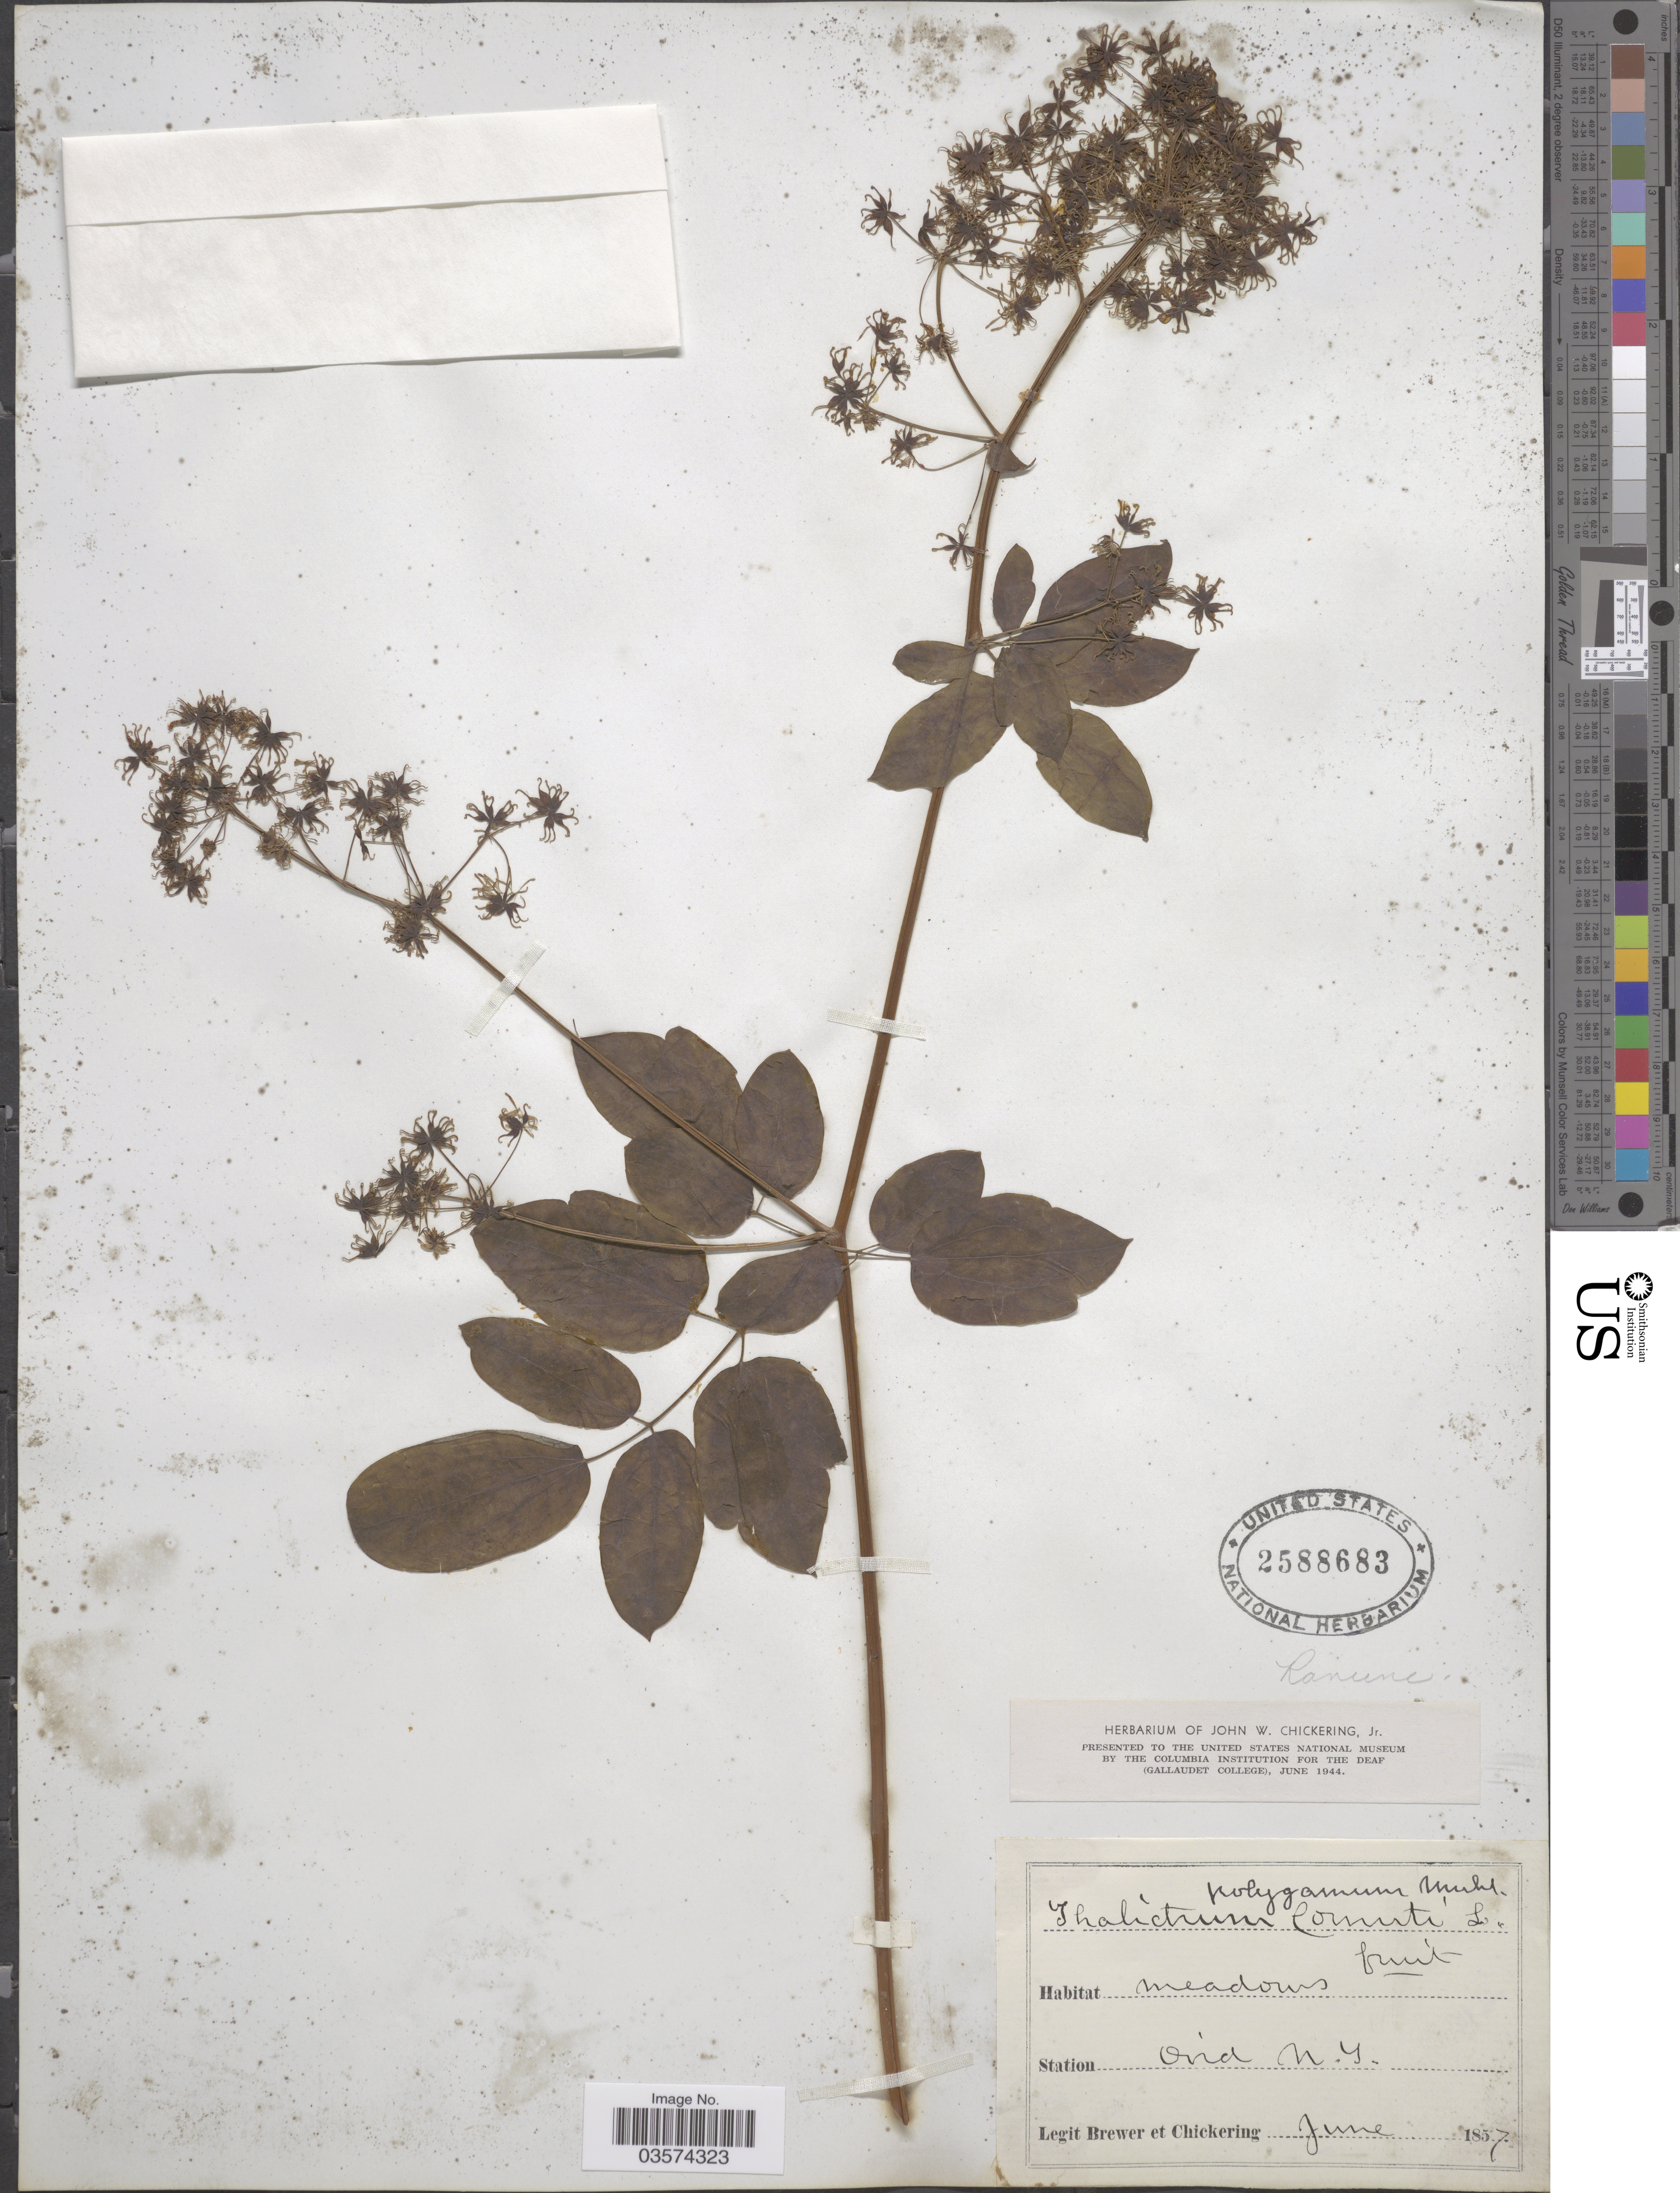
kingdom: Plantae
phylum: Tracheophyta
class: Magnoliopsida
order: Ranunculales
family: Ranunculaceae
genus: Thalictrum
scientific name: Thalictrum pubescens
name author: Pursh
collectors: -. Brewer & J. Chickering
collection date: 1857-06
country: United States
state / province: New York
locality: Ovid.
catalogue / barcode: US 2588683